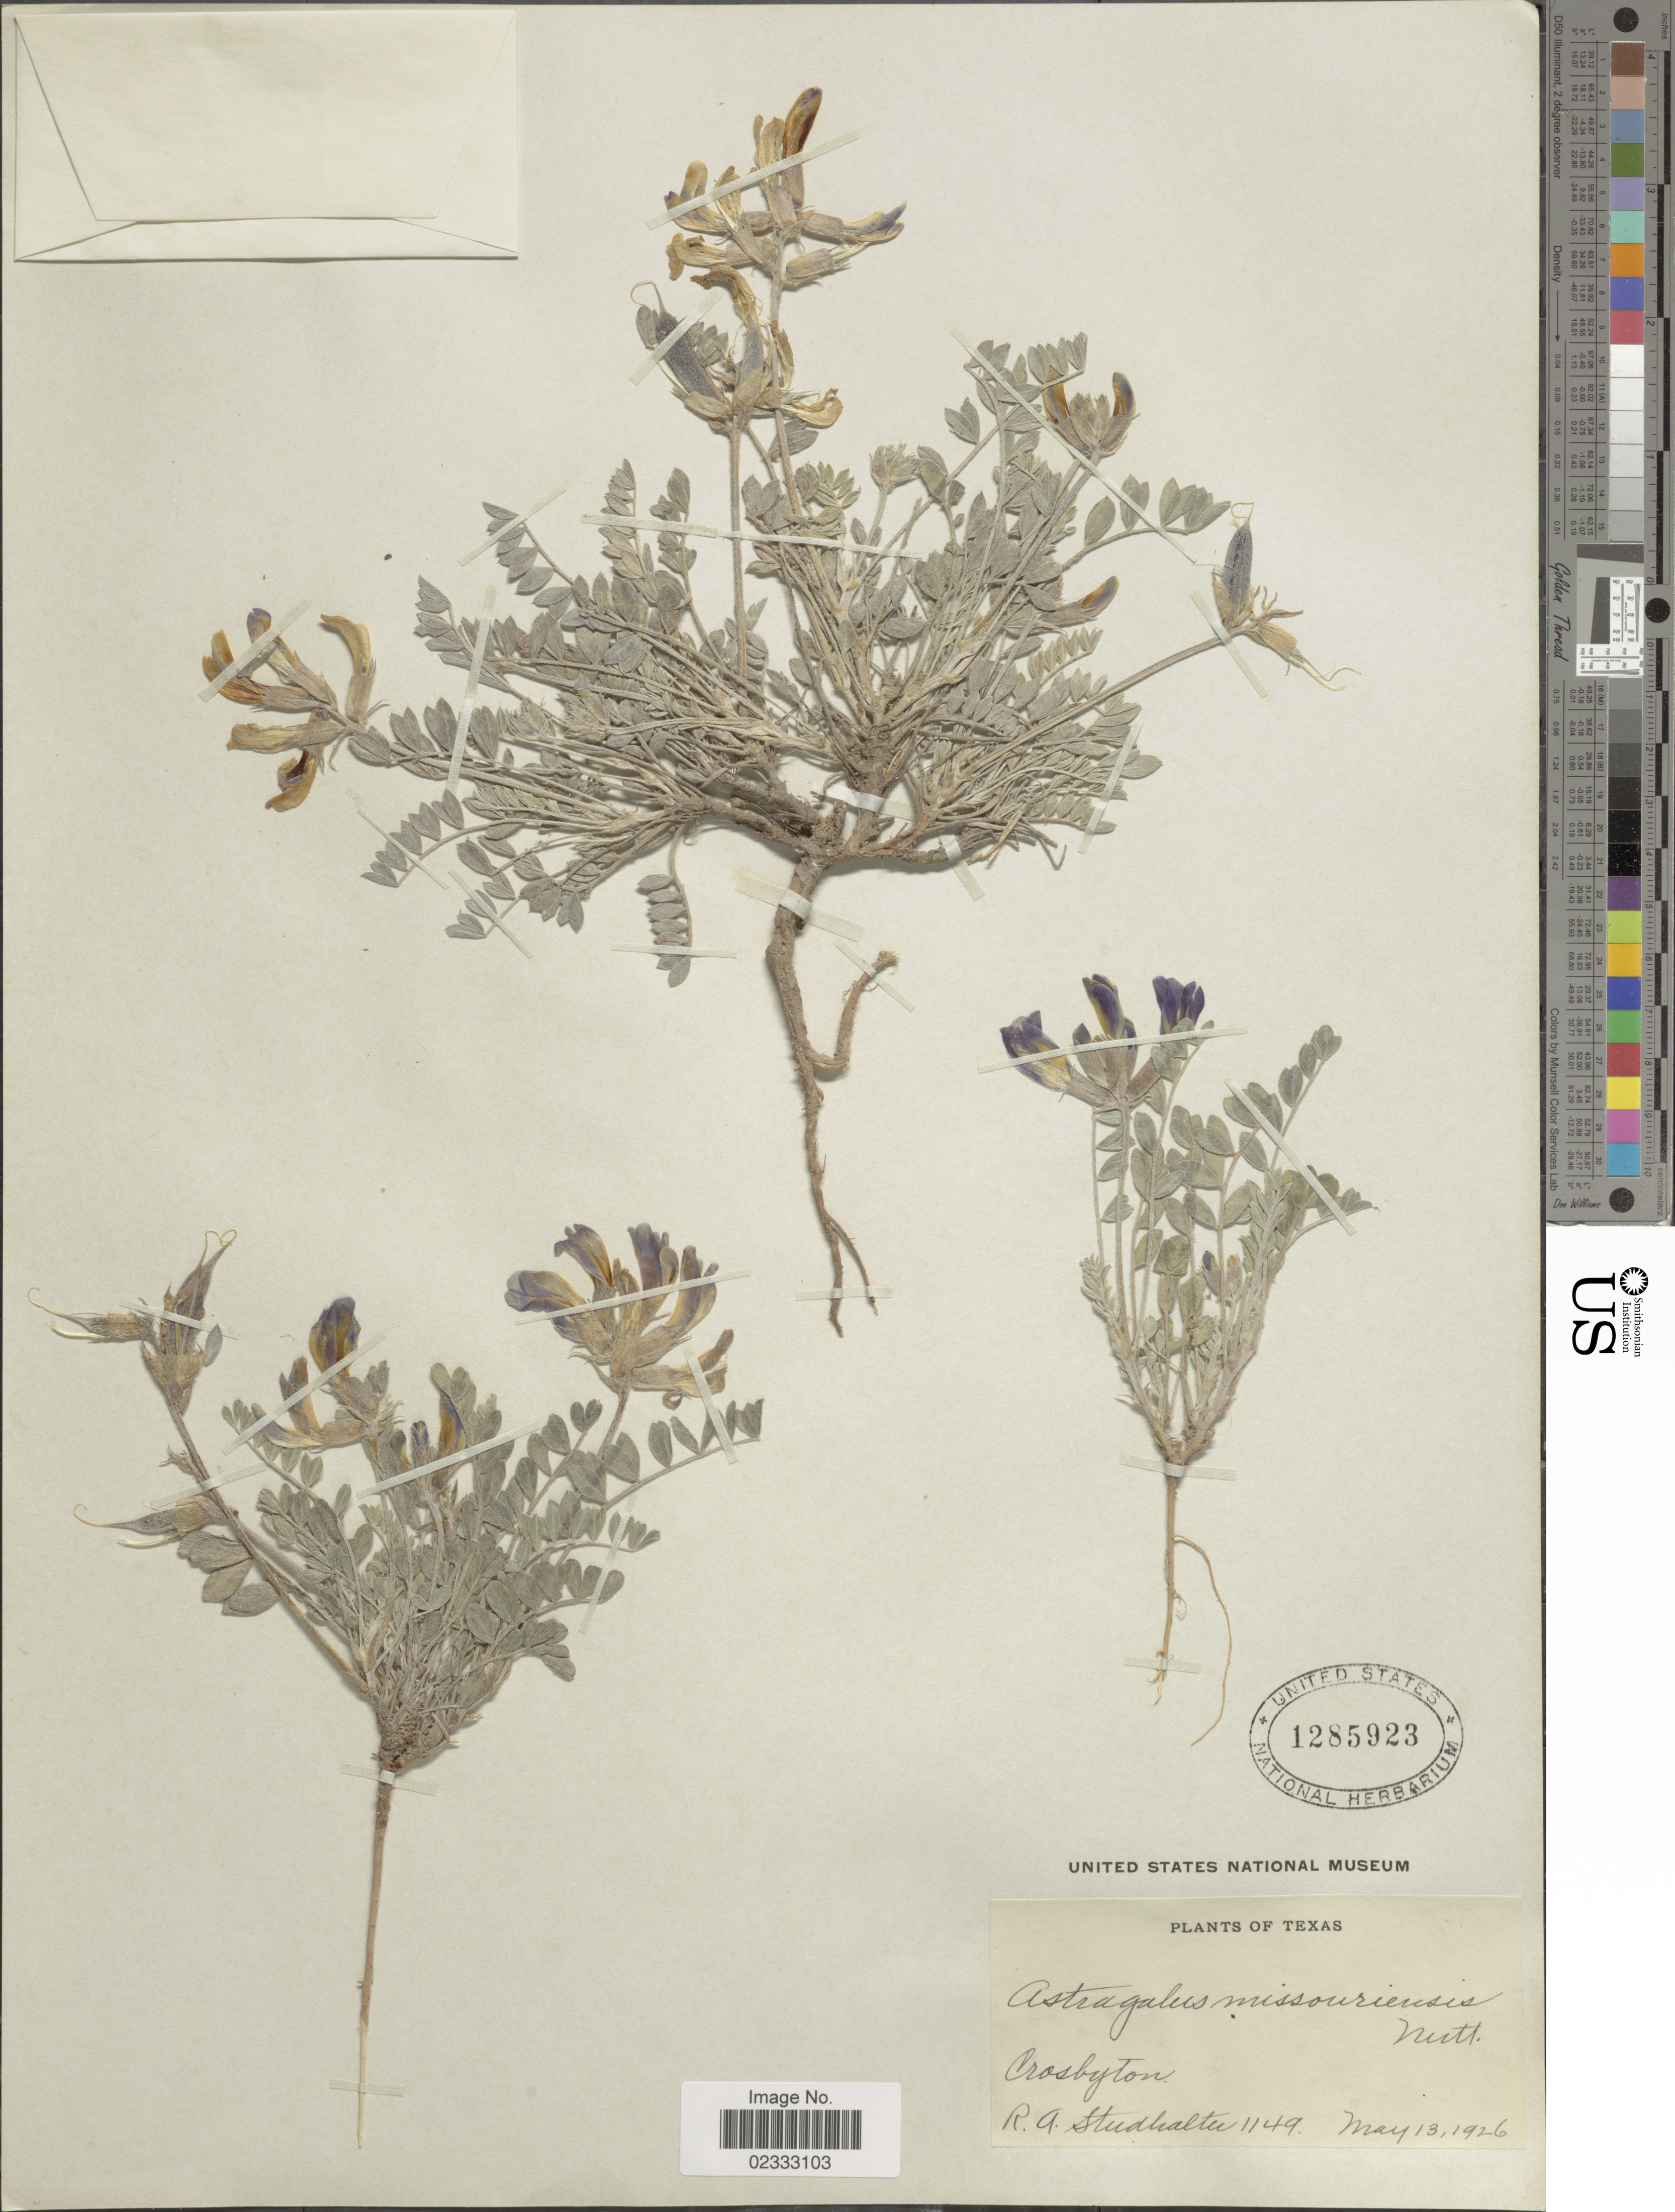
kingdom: Plantae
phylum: Tracheophyta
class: Magnoliopsida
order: Fabales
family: Fabaceae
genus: Astragalus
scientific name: Astragalus missouriensis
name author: Nutt.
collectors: R. Studhalter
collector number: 1149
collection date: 1926-05-13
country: United States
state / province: Texas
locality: Texas, Crosbyton.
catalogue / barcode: US 1285923